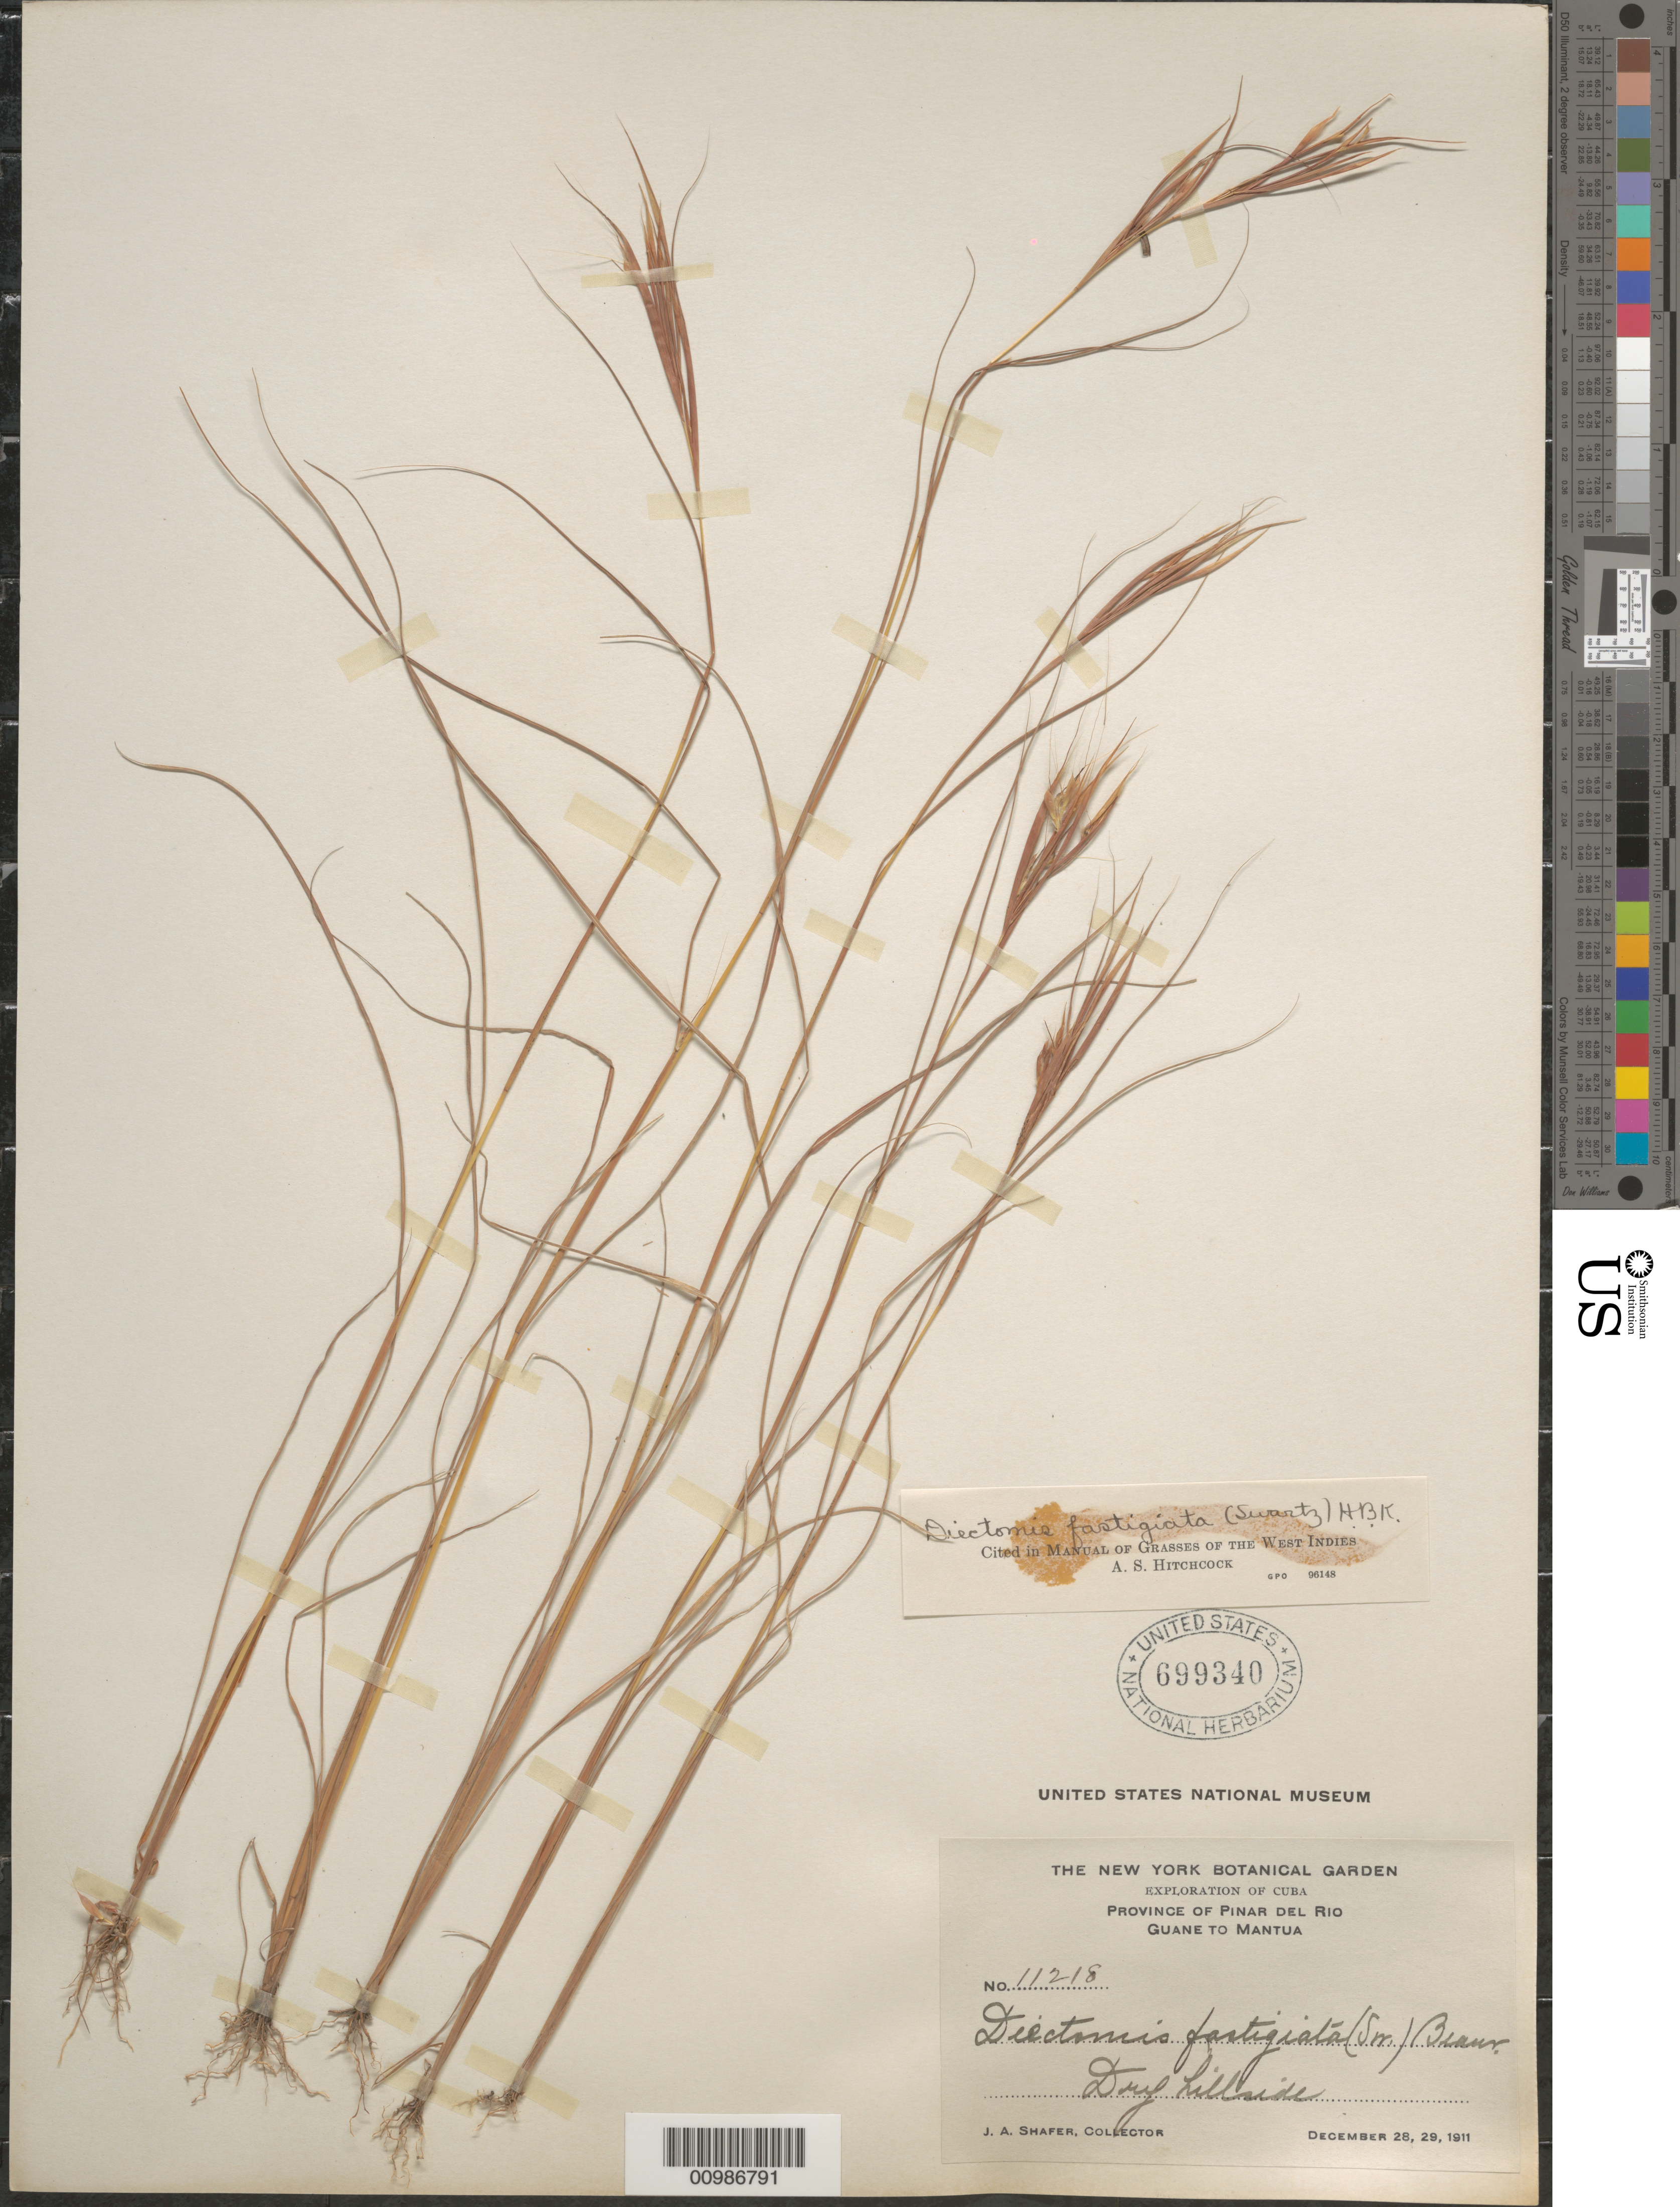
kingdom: Plantae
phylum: Tracheophyta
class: Liliopsida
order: Poales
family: Poaceae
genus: Andropogon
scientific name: Andropogon fastigiatus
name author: Sw.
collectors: J. A. Shafer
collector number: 11218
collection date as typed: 28 Dec 1911 to 29 Dec 1911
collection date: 1911-12-28/1911-12-29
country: Cuba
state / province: Pinar del Rio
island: Cuba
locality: Pinar del Rio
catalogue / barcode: US 699340